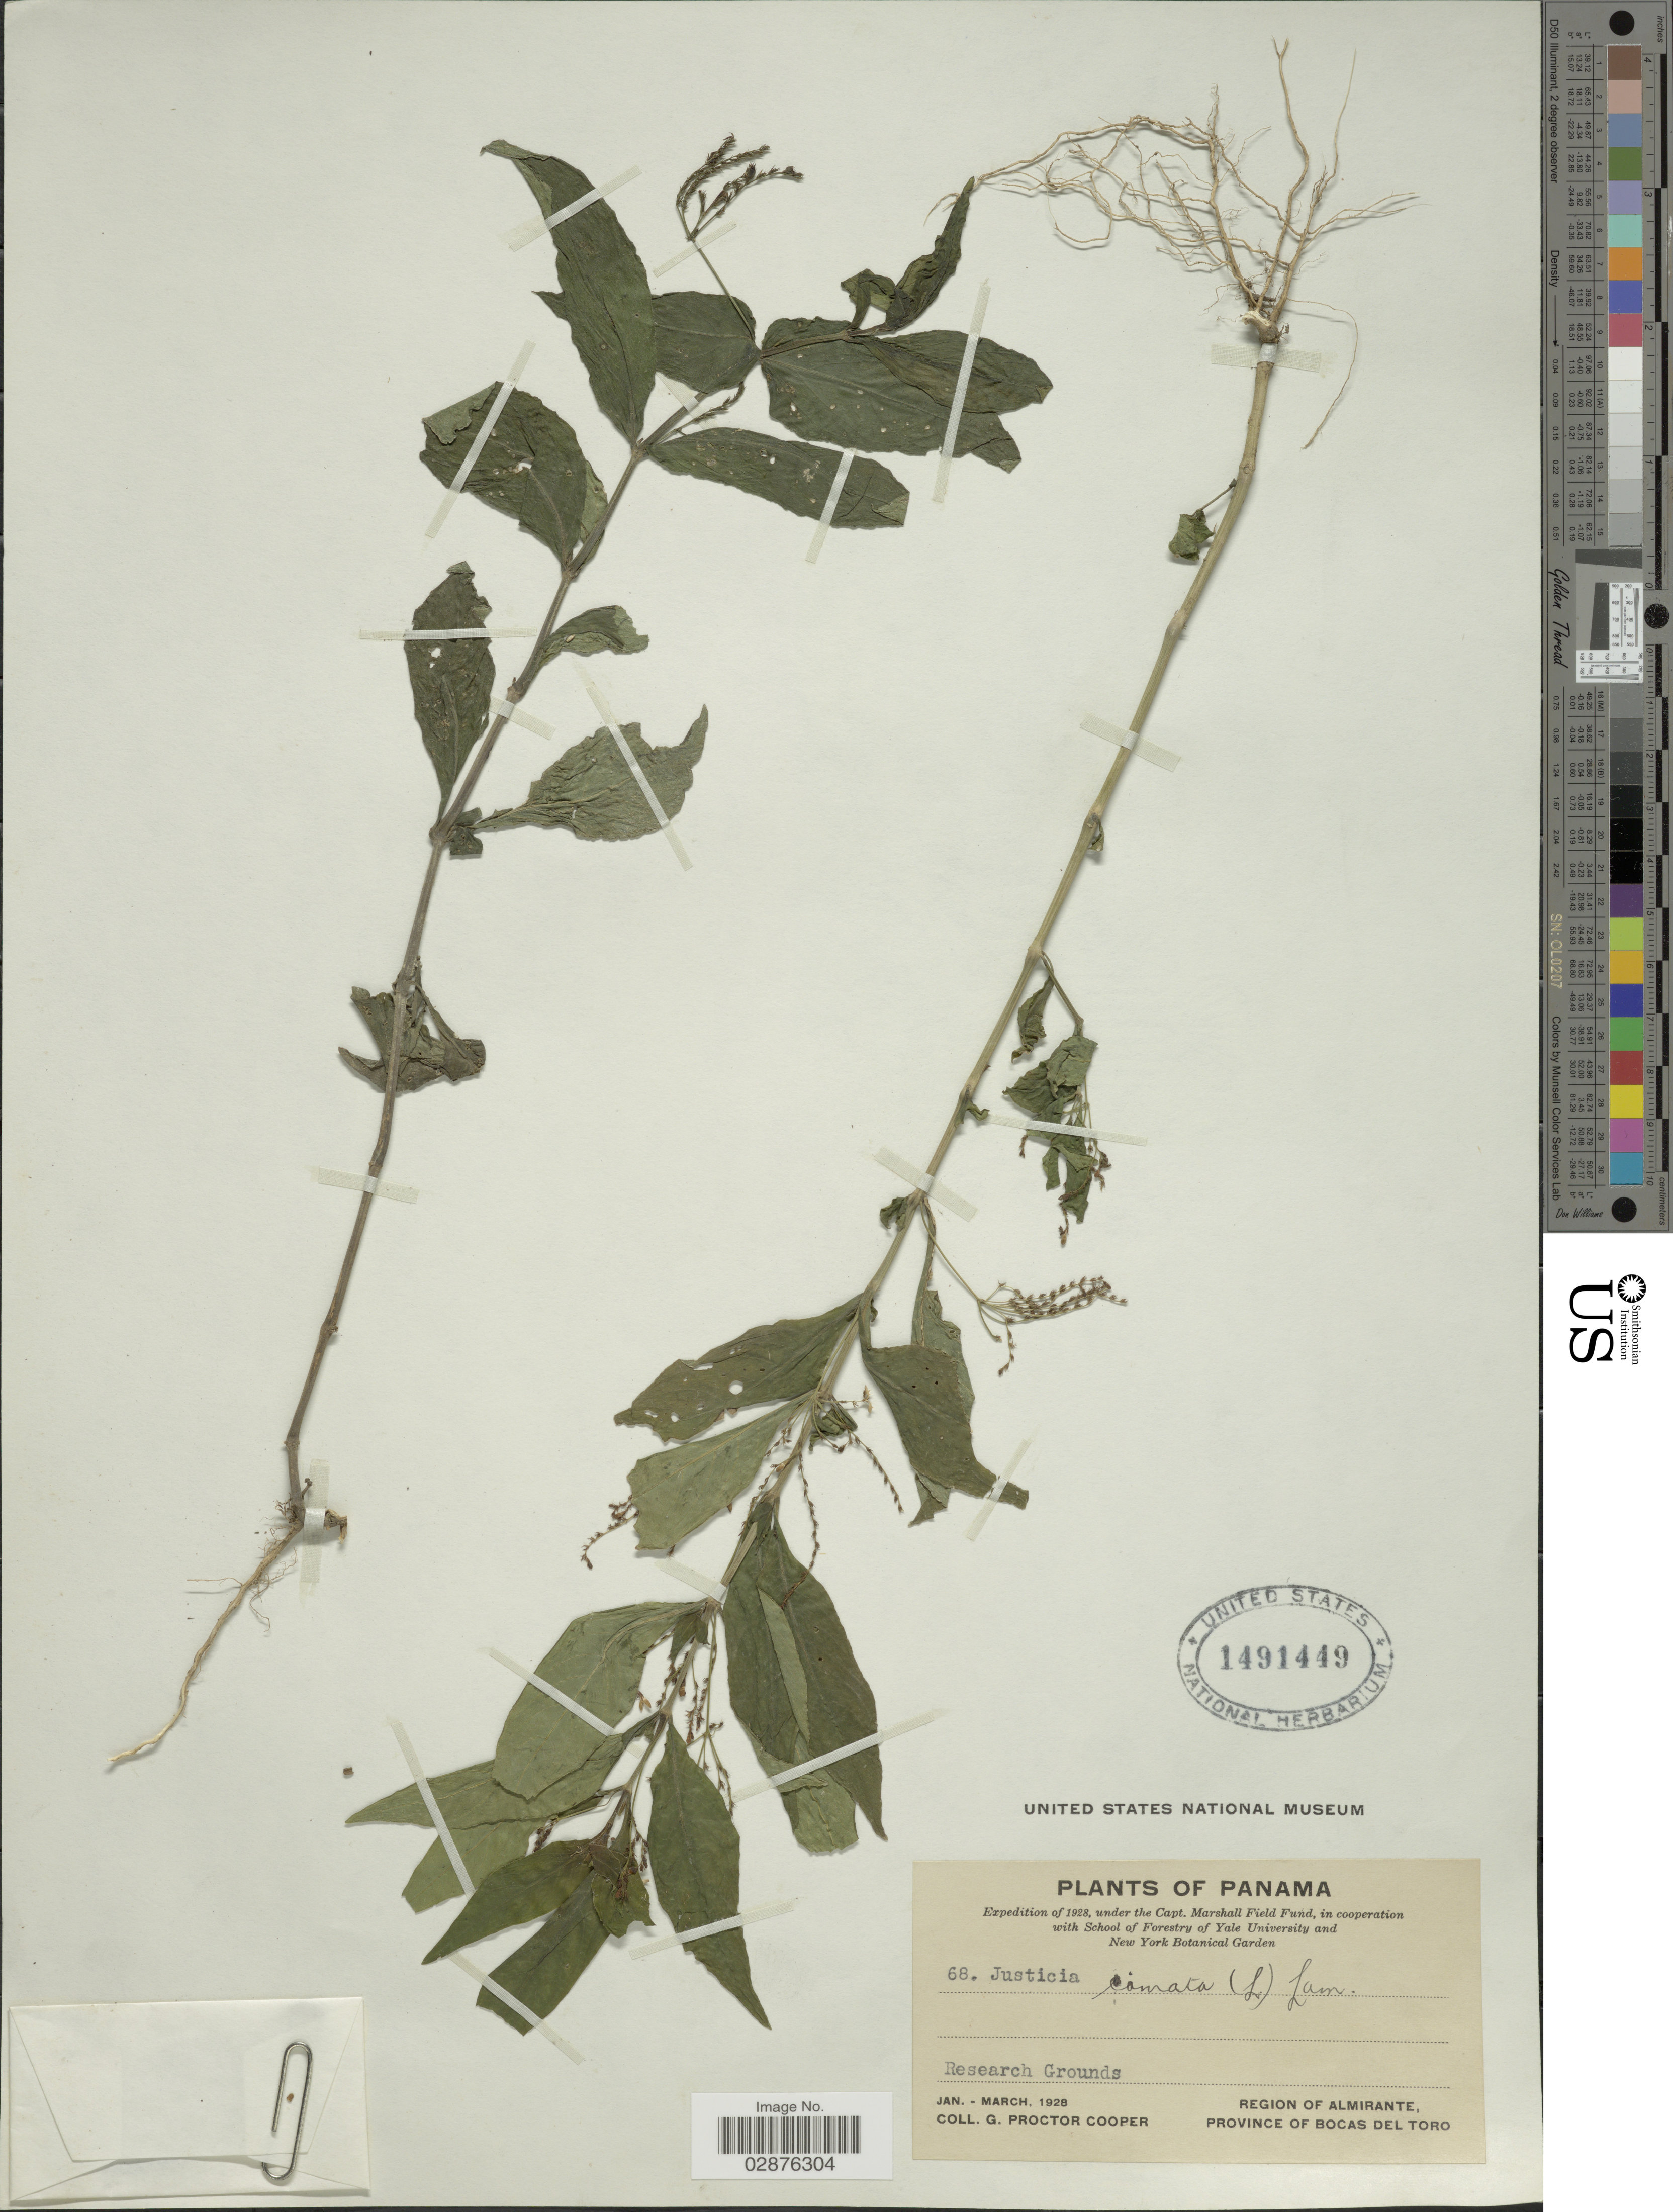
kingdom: Plantae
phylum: Tracheophyta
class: Magnoliopsida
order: Lamiales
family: Acanthaceae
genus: Justicia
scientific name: Justicia comata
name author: (L.) Lam.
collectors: G. Cooper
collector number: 68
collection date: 1928-01/1928-03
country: Panama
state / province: Bocas del Toro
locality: Region of Almirante.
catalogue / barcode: US 1491449